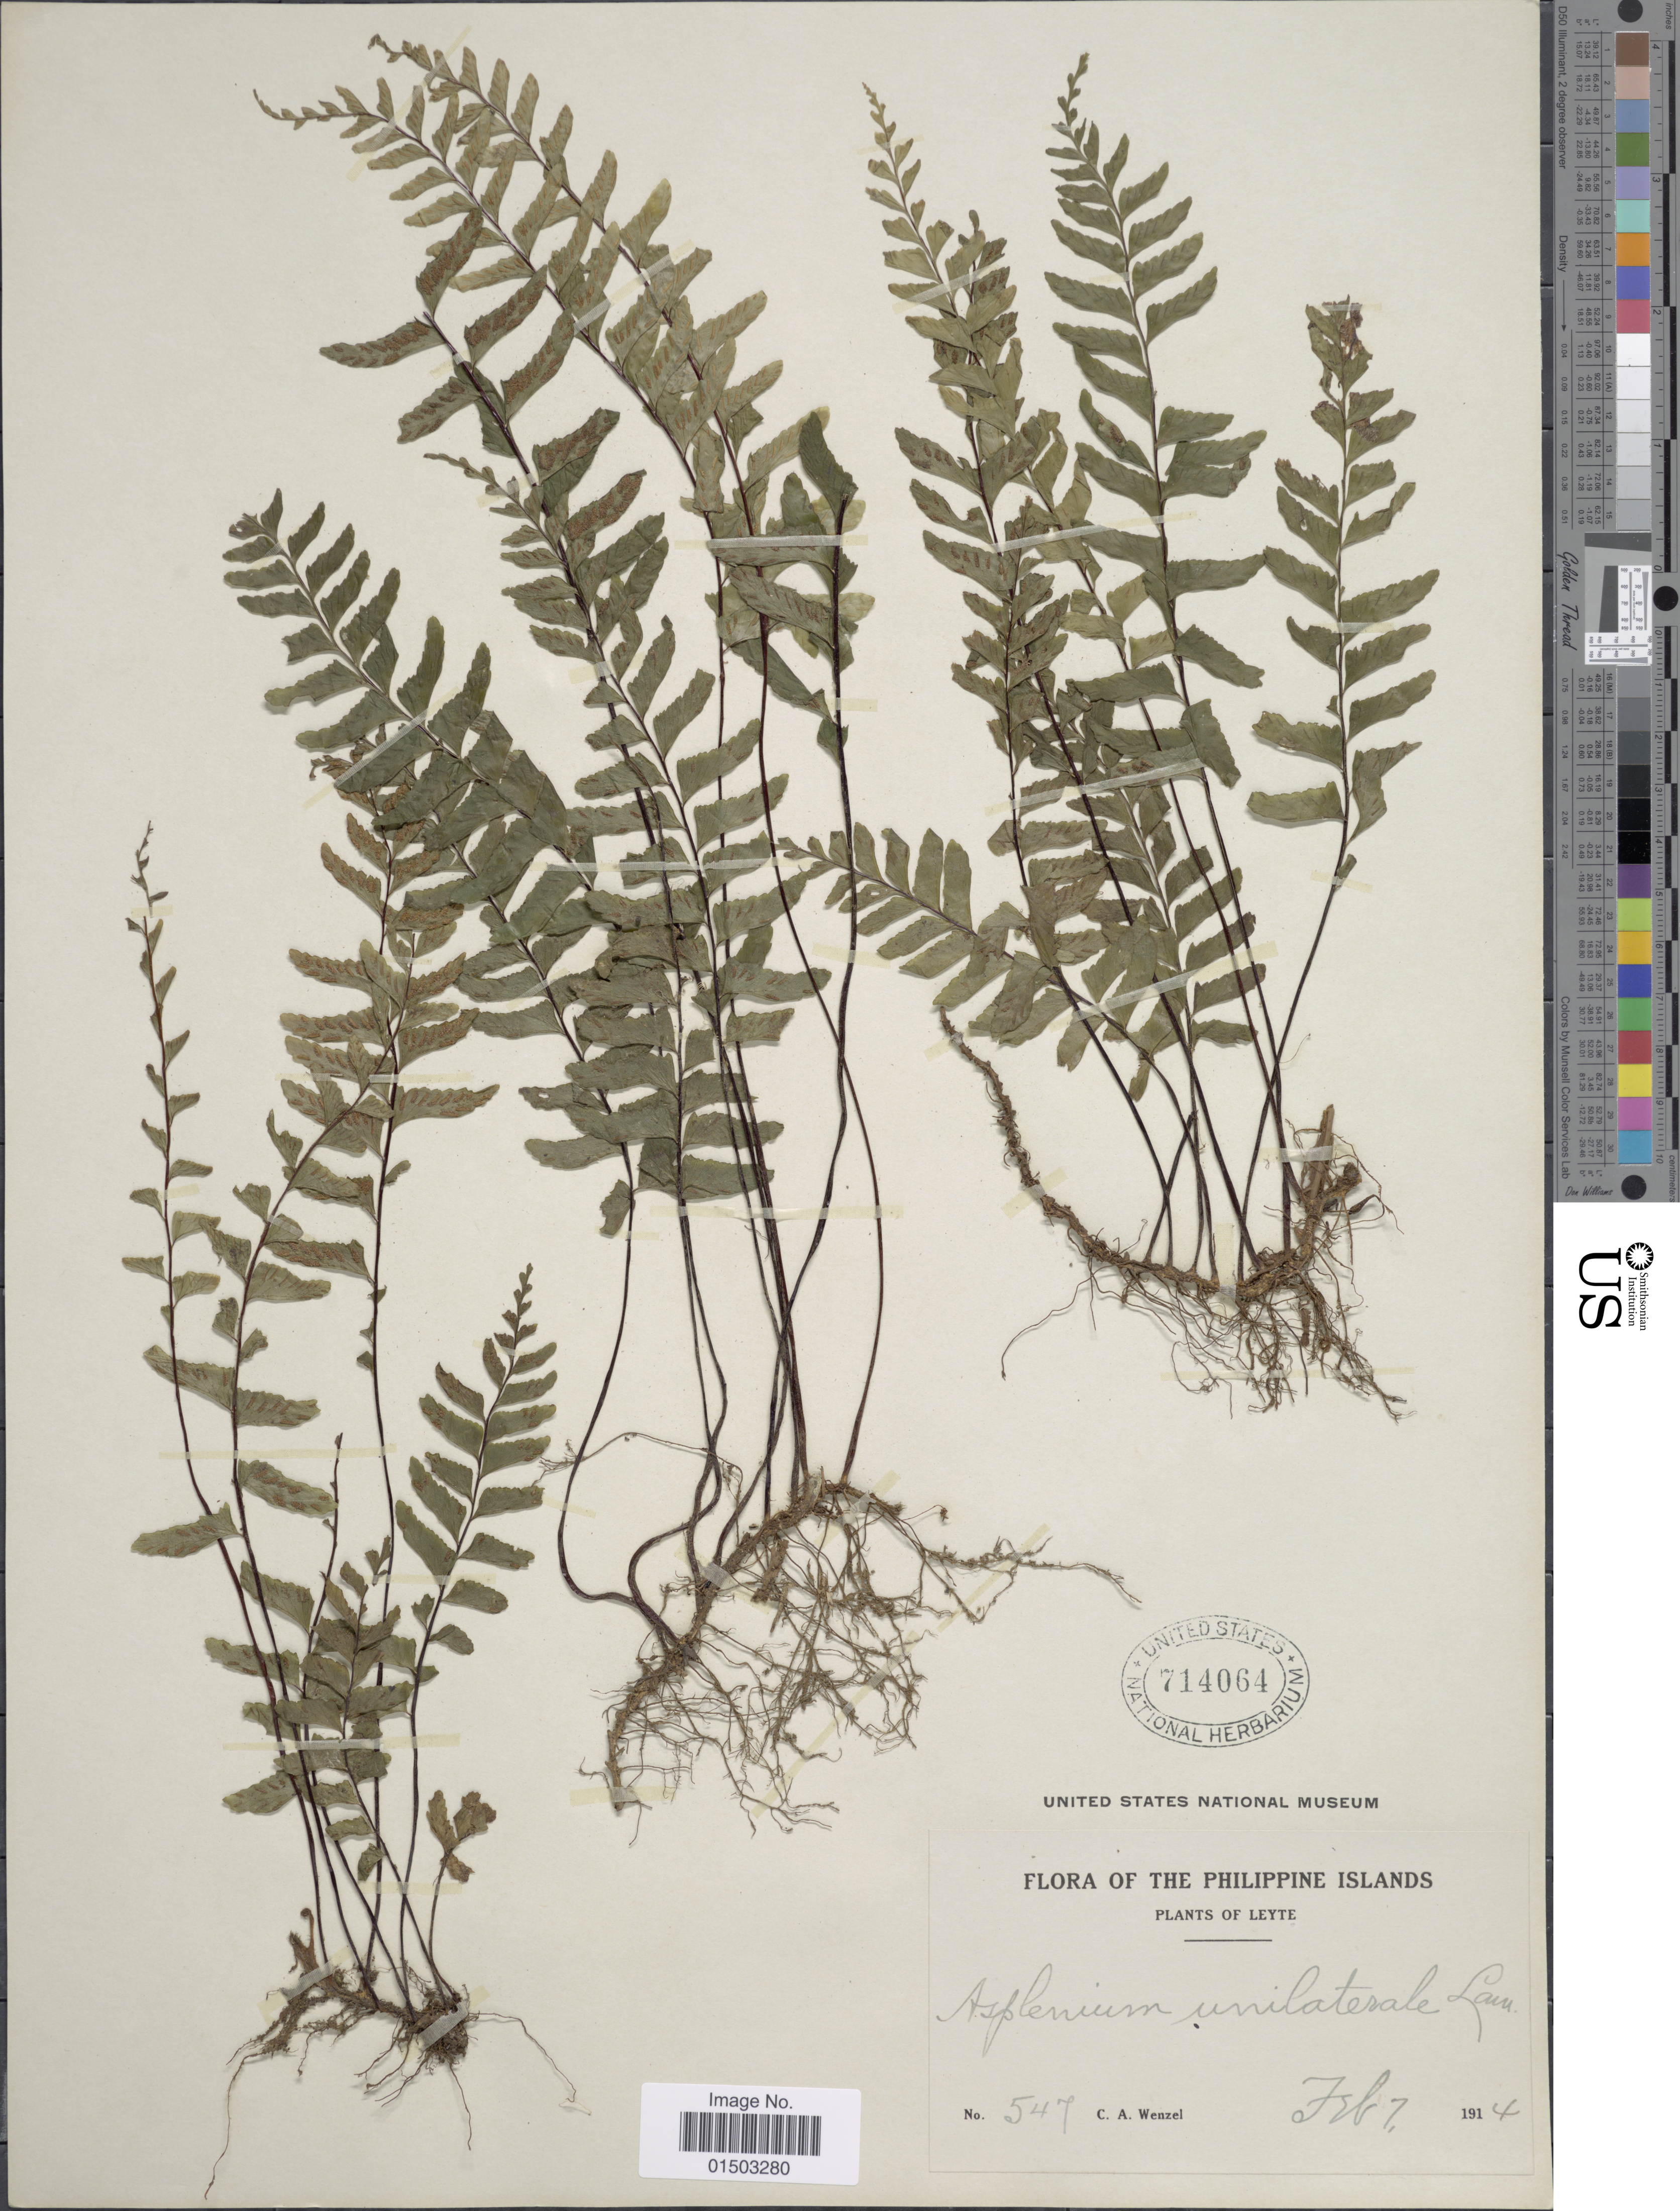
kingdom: Plantae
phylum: Tracheophyta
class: Polypodiopsida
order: Polypodiales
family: Aspleniaceae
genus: Hymenasplenium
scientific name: Hymenasplenium unilaterale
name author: (Lam.) Hayata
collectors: C. Wenzel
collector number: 547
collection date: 1914-02-07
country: Philippines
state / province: Eastern Visayas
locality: Leyte.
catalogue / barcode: US 714064